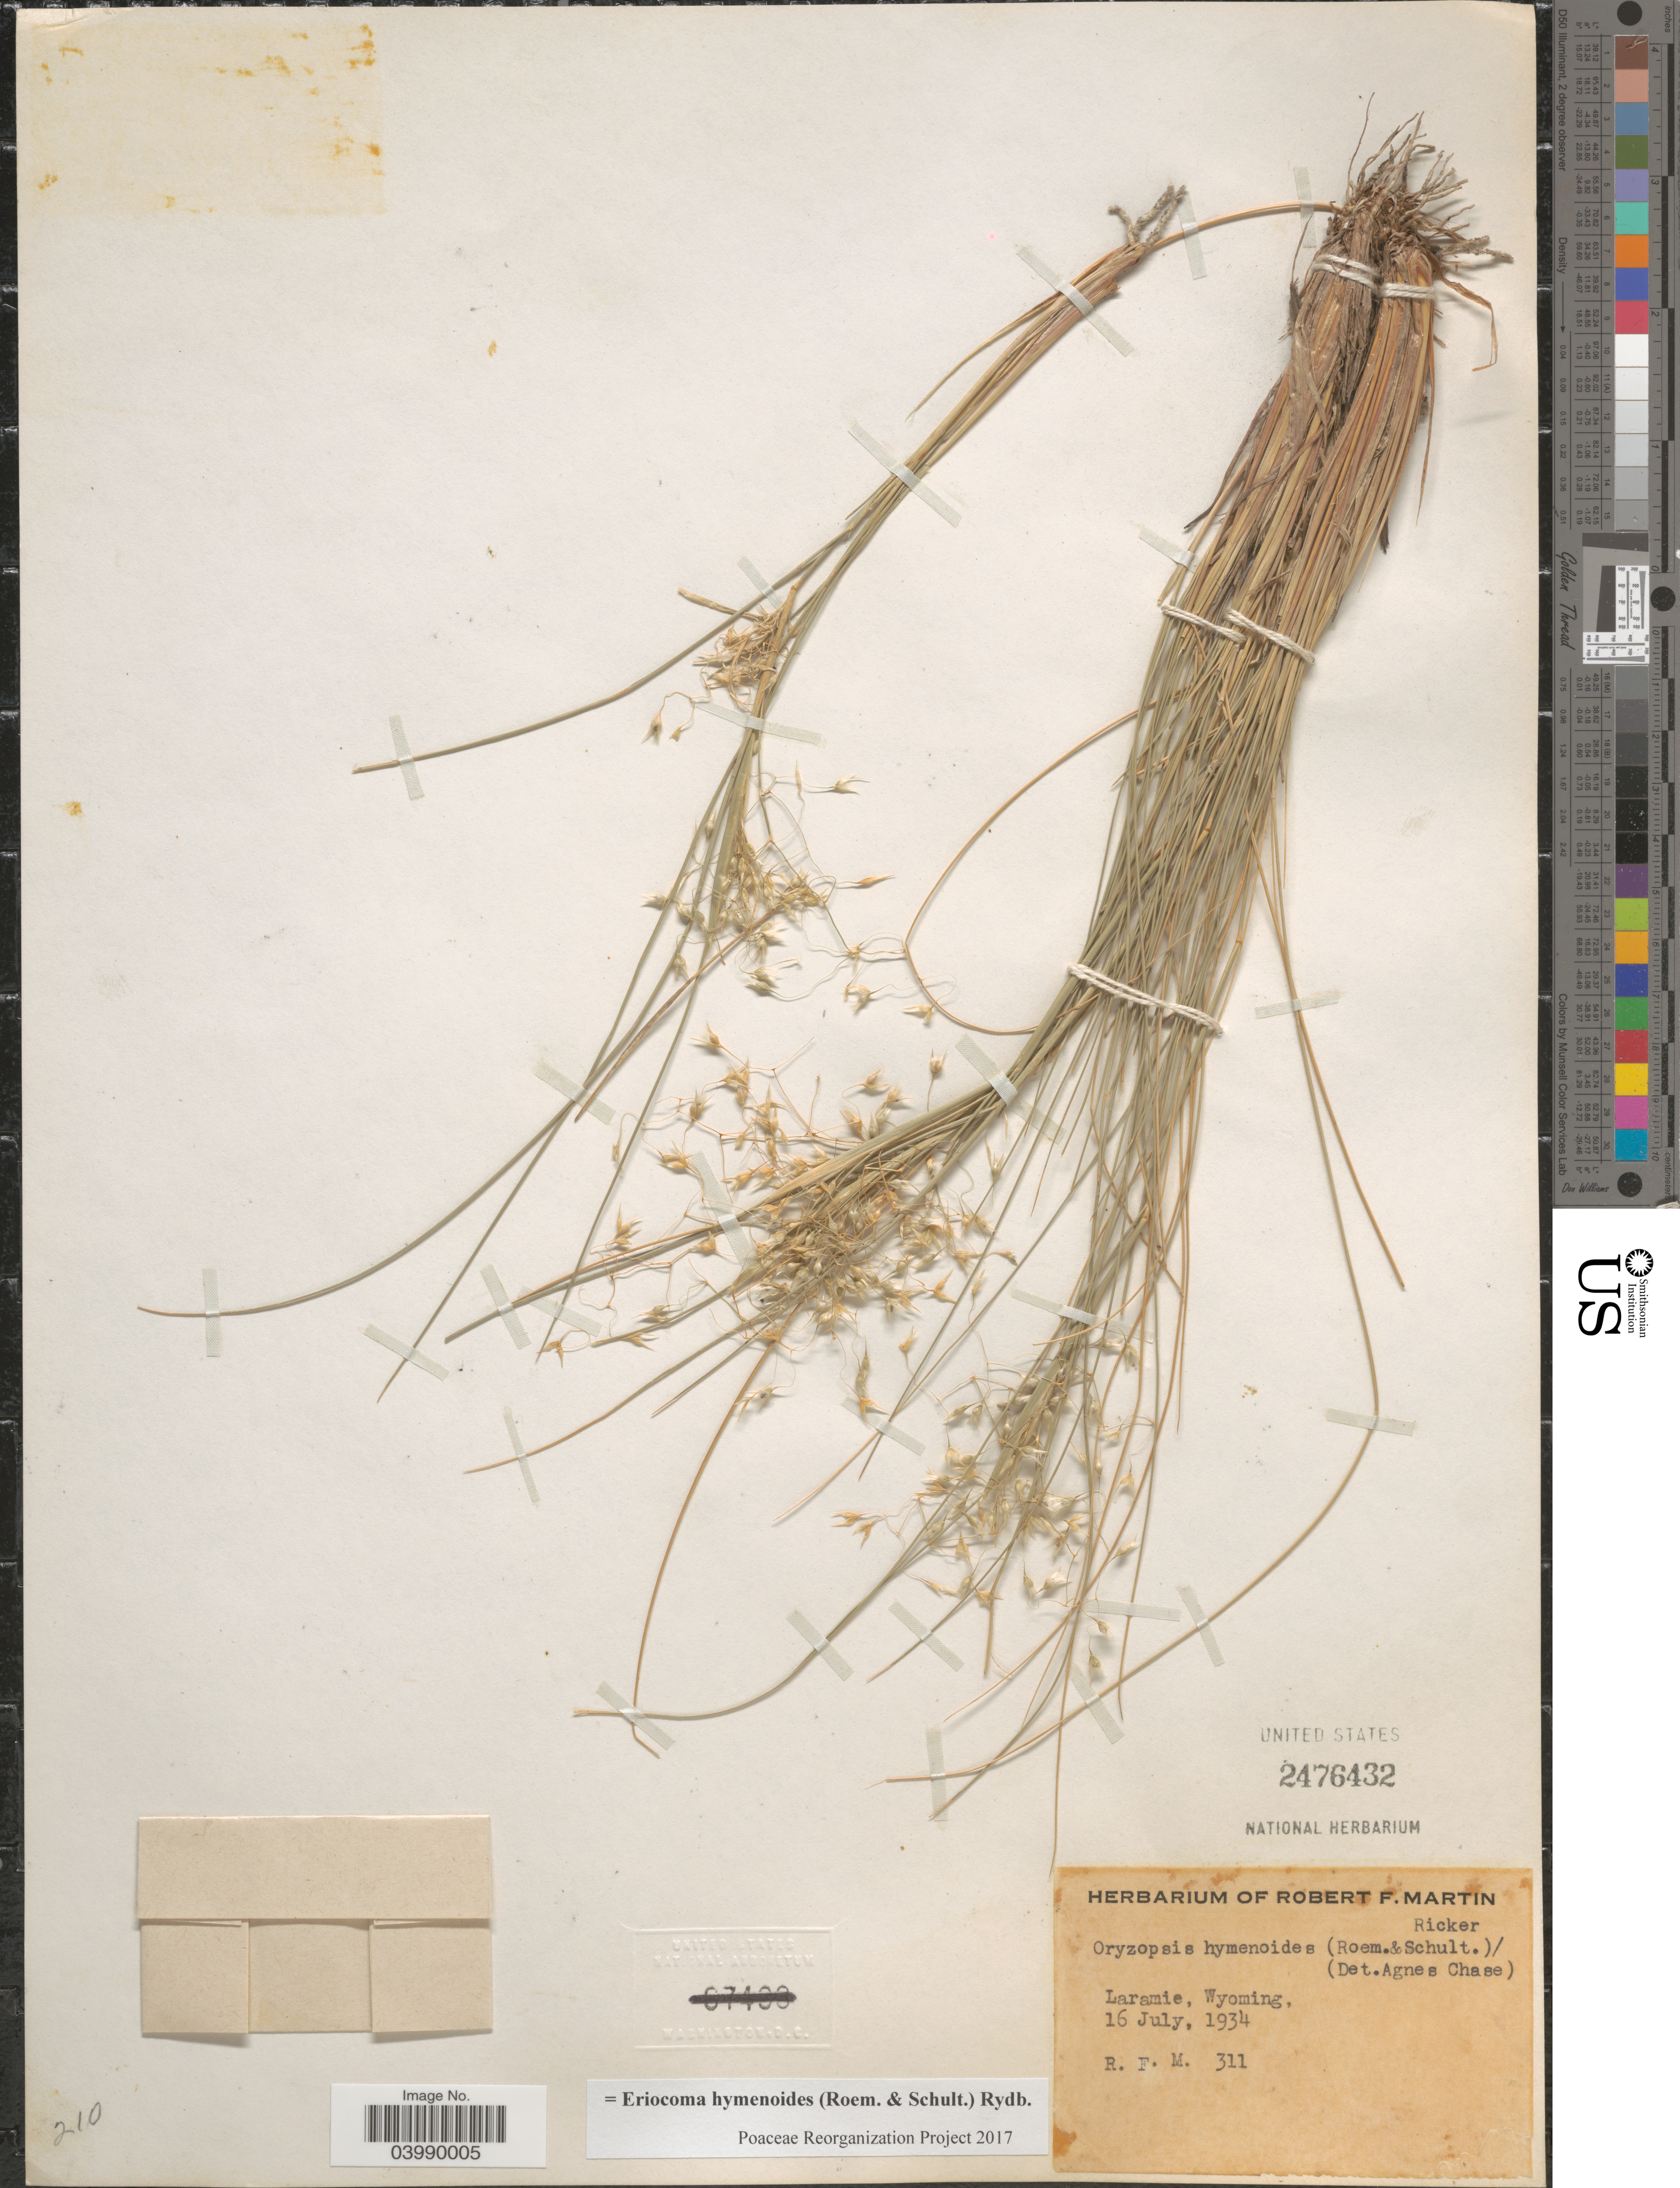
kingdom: Plantae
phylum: Tracheophyta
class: Liliopsida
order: Poales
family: Poaceae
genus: Eriocoma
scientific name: Eriocoma hymenoides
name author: (Roem. & Schult.) Rydb.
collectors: R. F. Martin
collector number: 311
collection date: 1934-07-16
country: United States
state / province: Wyoming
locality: Laramie.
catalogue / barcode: US 2476432